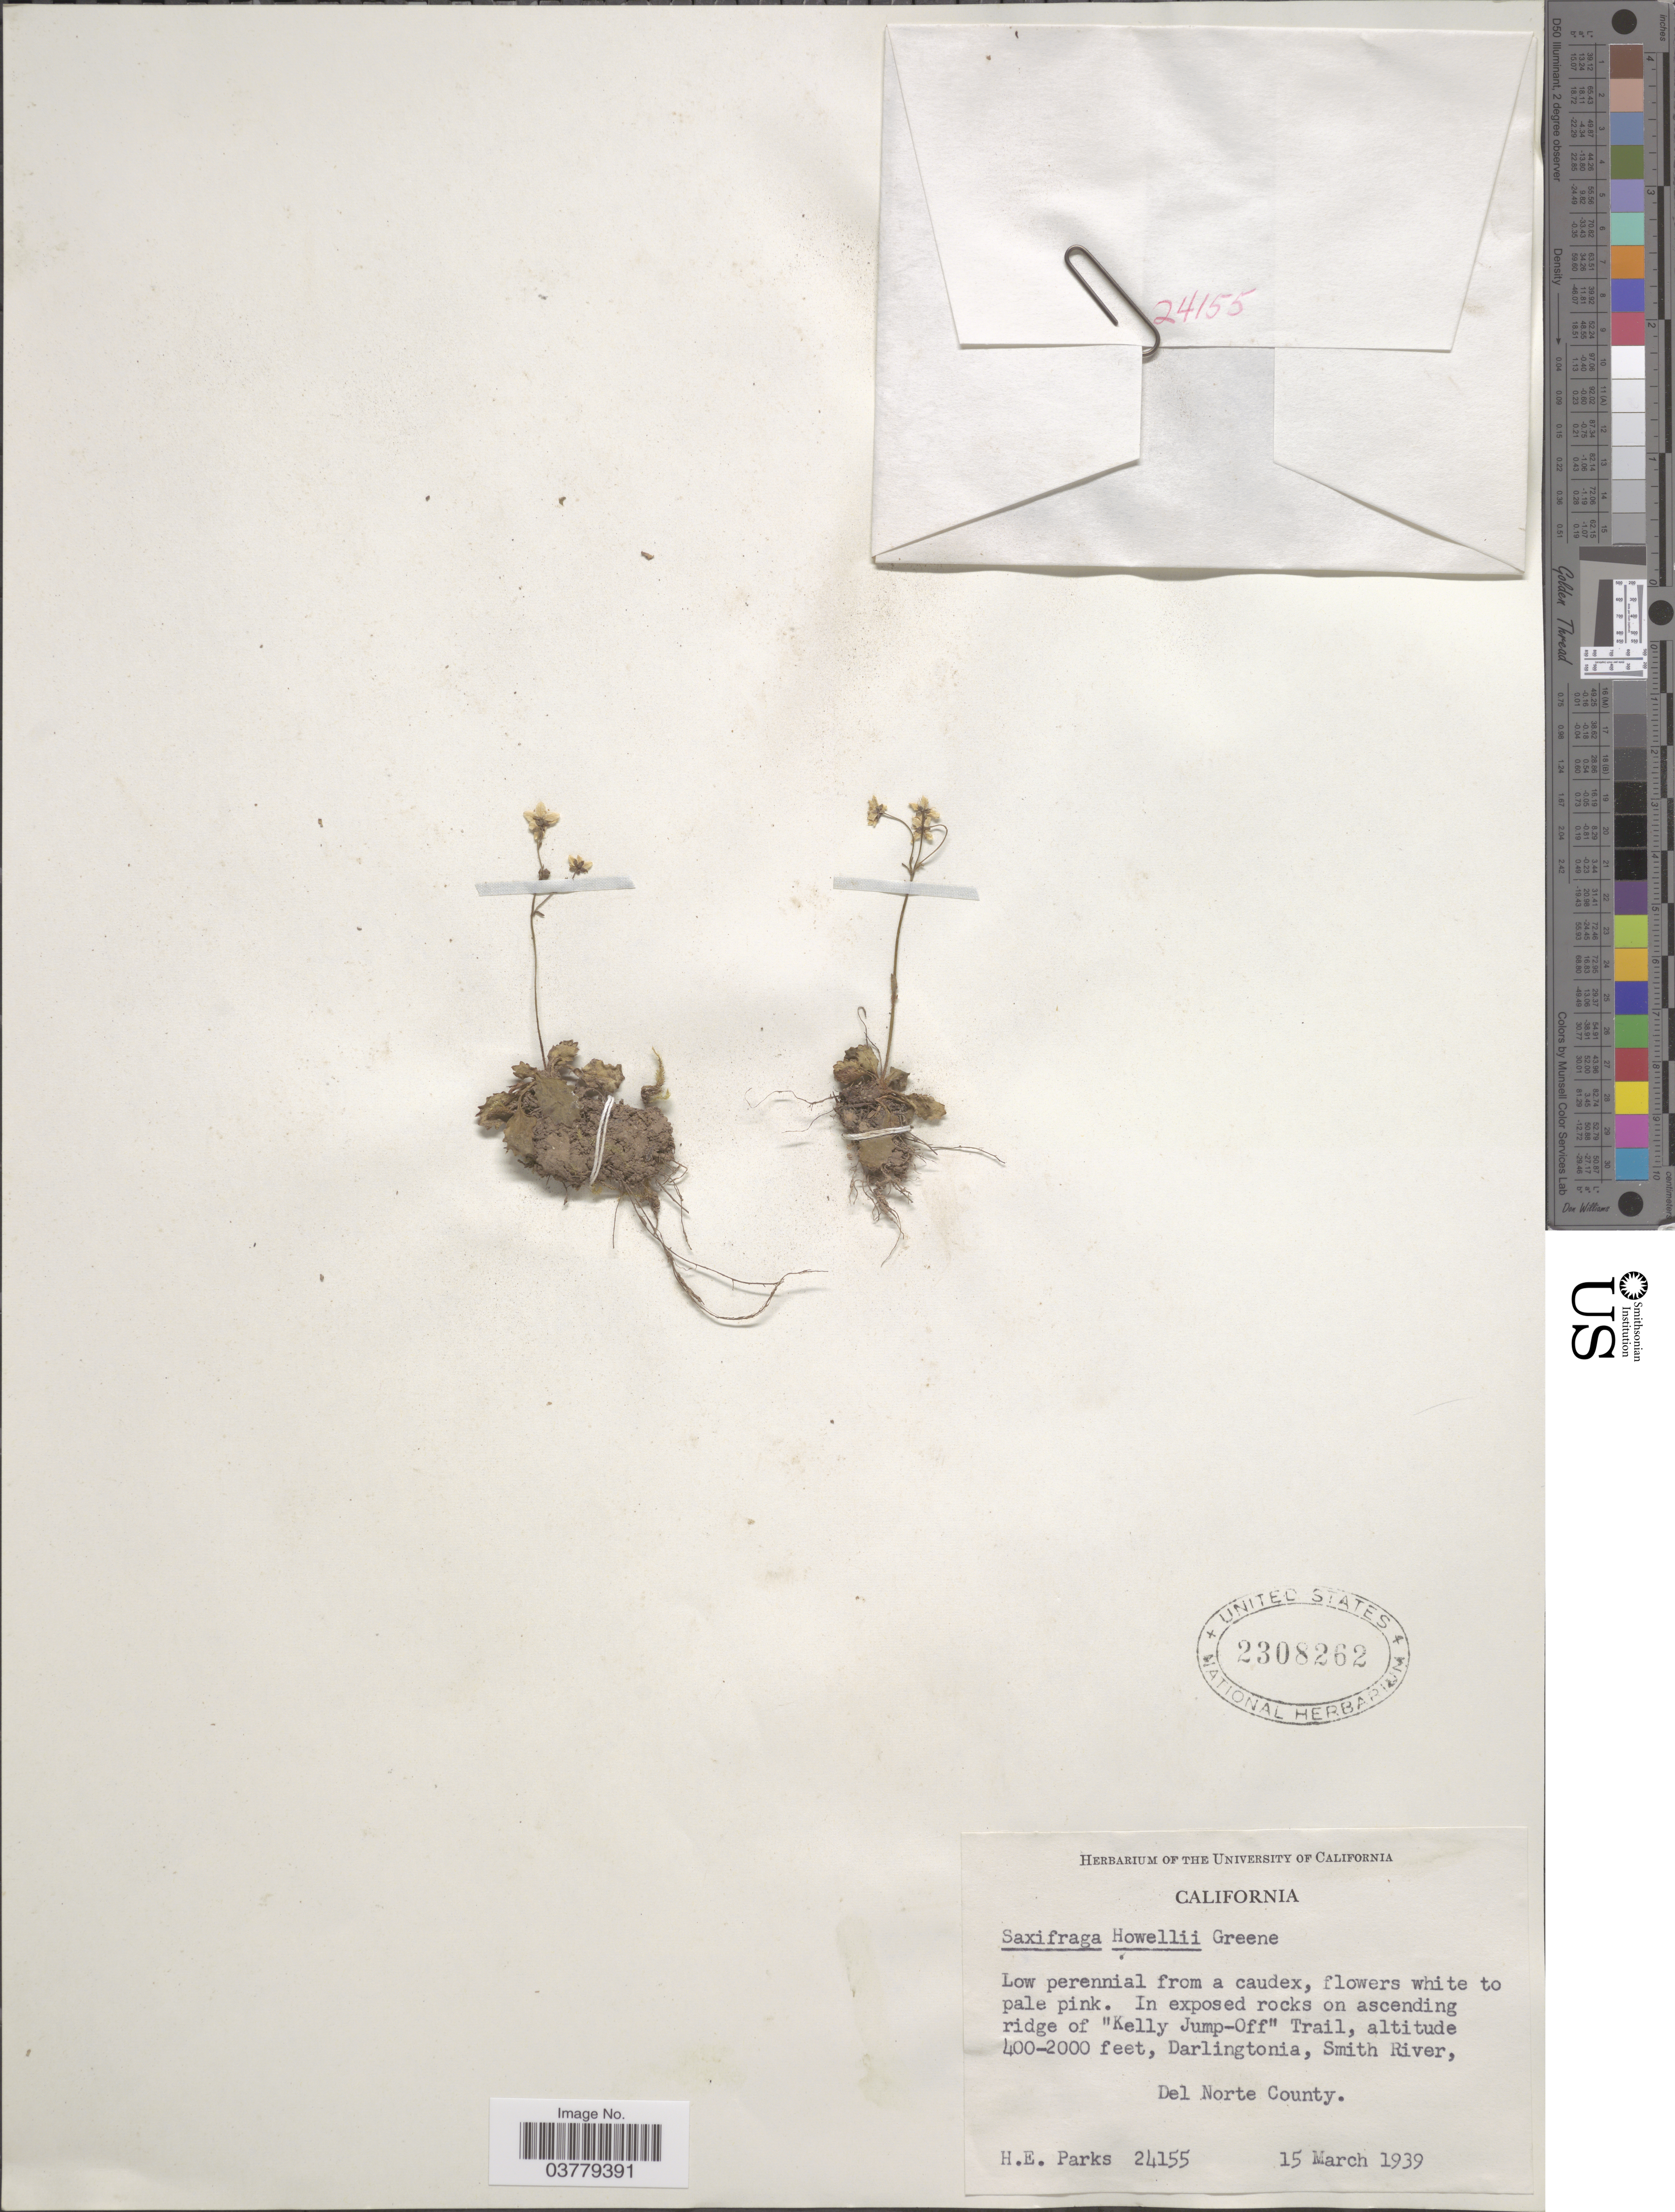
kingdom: Plantae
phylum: Tracheophyta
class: Magnoliopsida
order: Saxifragales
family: Saxifragaceae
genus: Micranthes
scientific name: Micranthes howellii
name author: (Greene) Small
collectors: H. E. Parks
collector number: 24155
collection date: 1939-03-15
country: United States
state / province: California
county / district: Del Norte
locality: On ascending ridge of "Kelly Jump-Off" Trail, Darlingtonia, Smith River, Del Norte County.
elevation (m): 122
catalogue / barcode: US 2308262